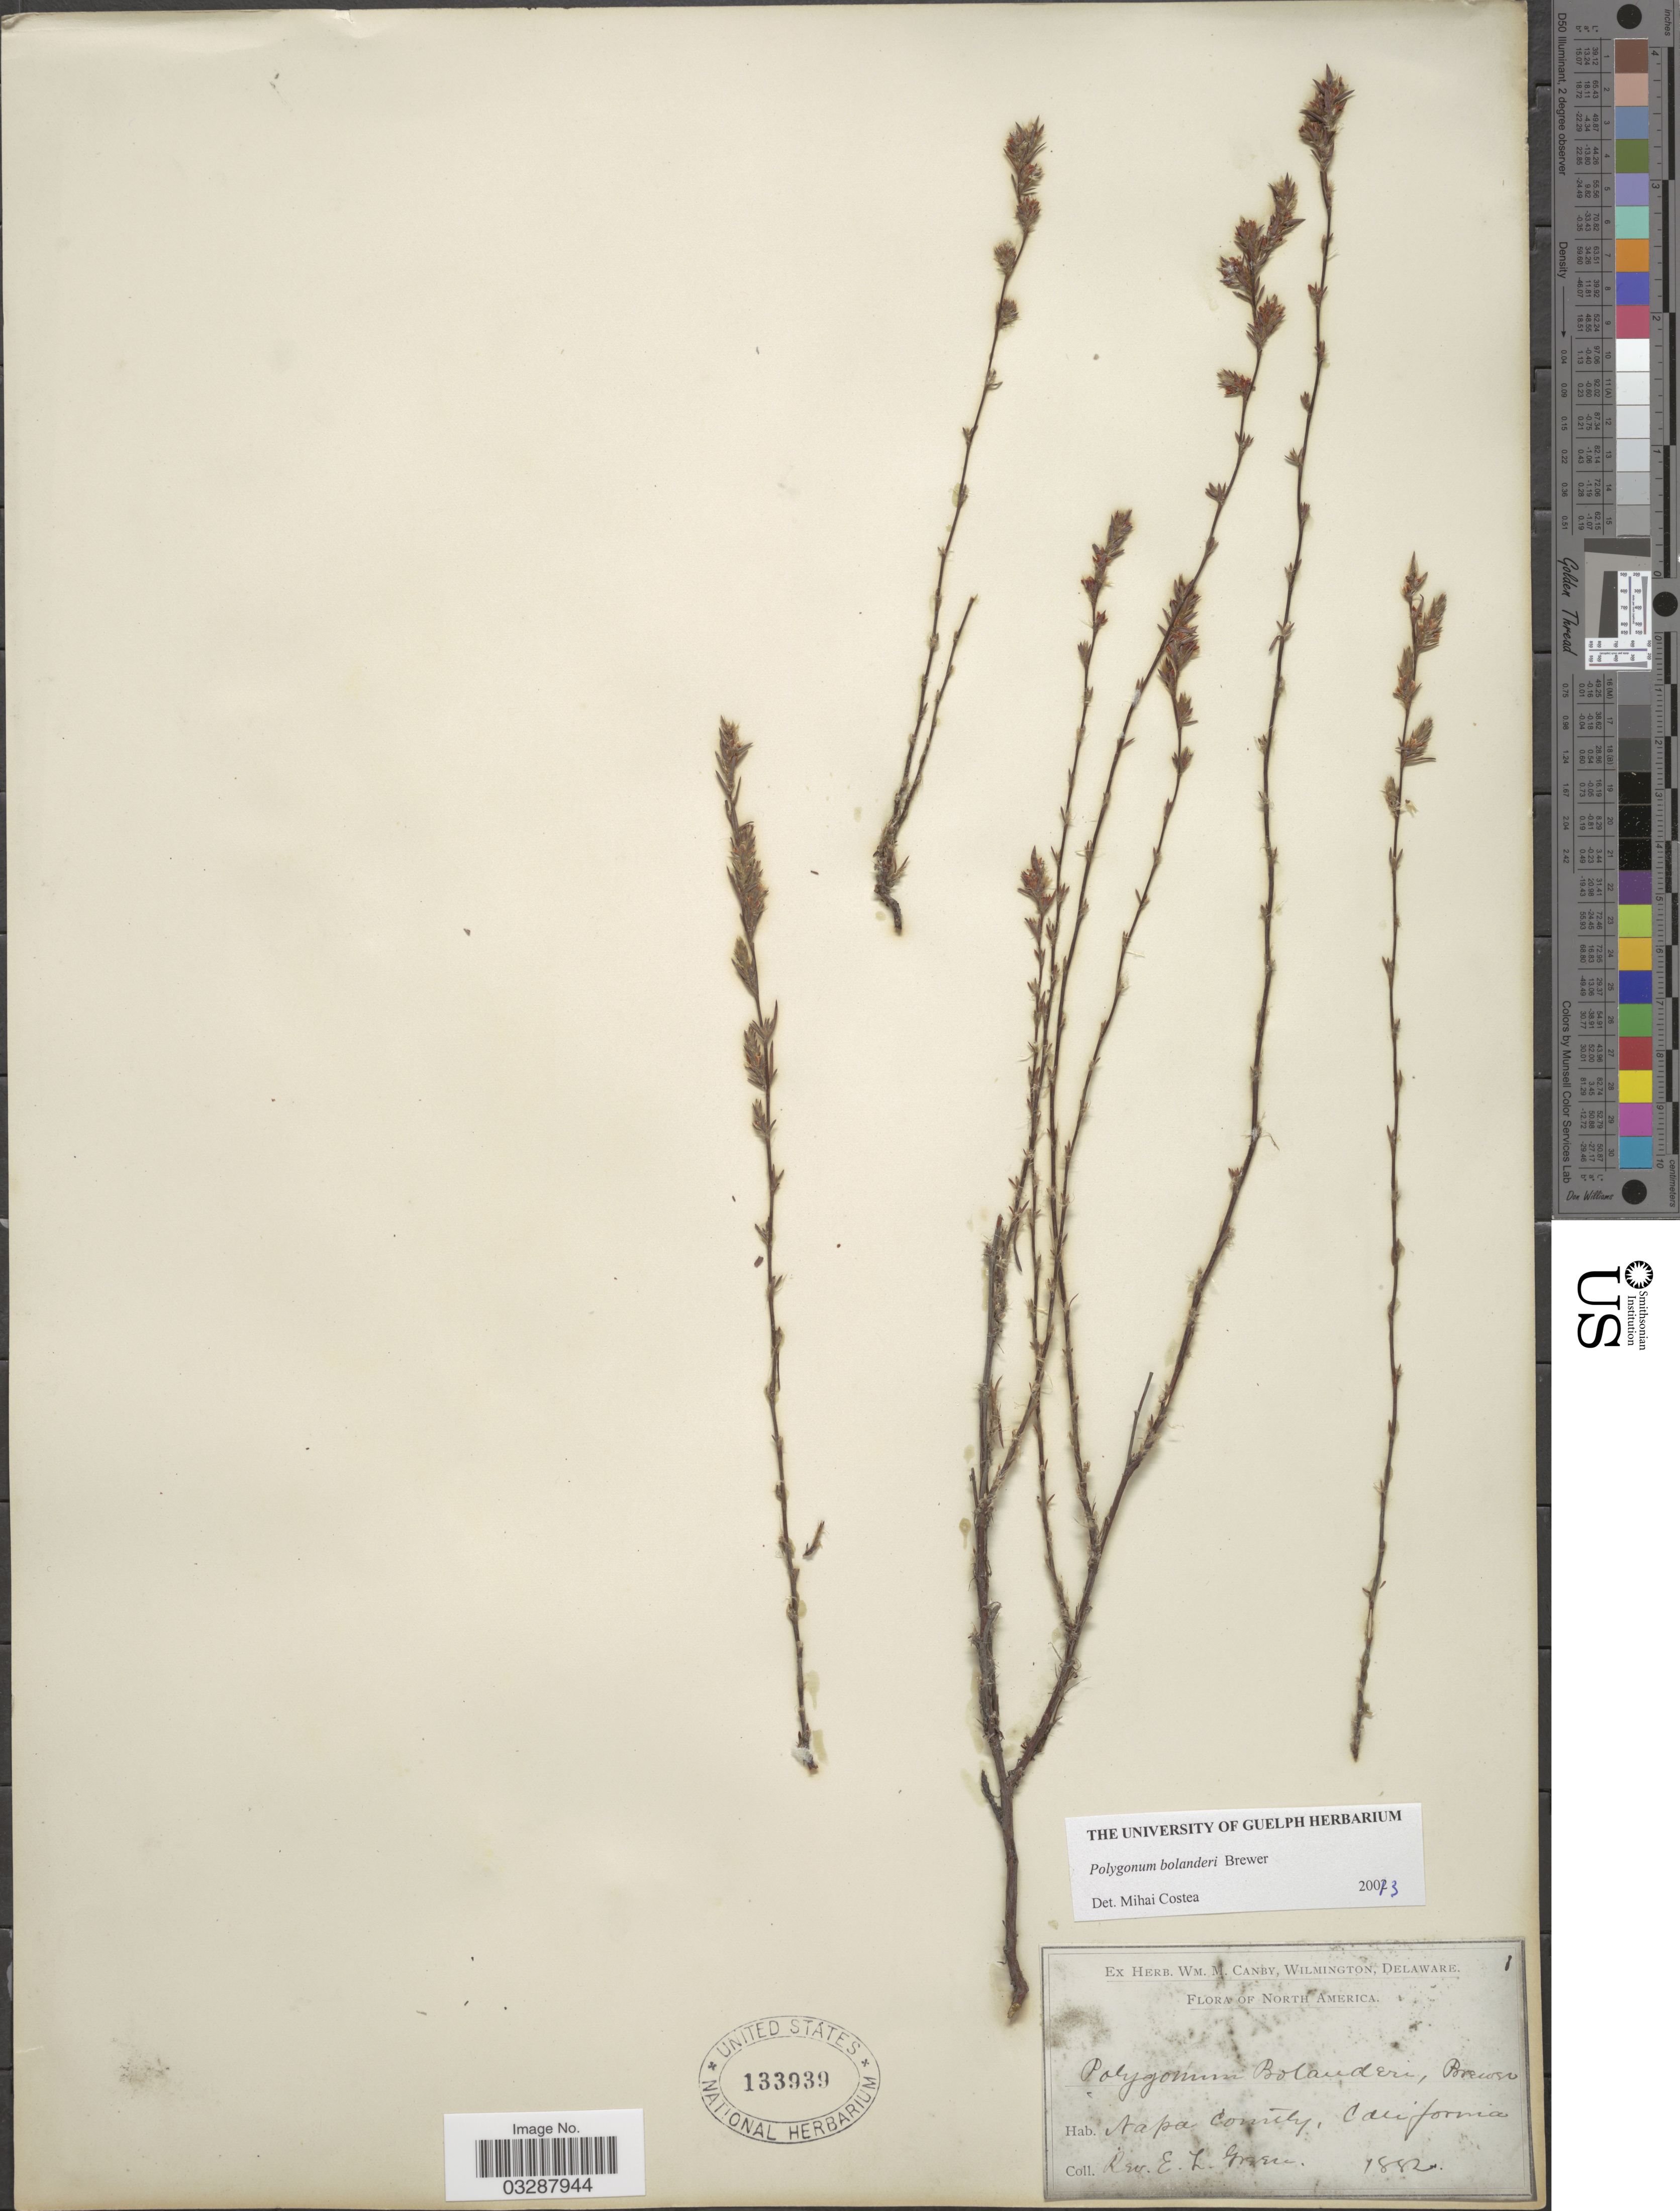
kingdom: Plantae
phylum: Tracheophyta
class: Magnoliopsida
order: Caryophyllales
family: Polygonaceae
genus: Polygonum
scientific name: Polygonum bolanderi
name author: W.H. Brewer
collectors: E. L. Greene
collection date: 1882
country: United States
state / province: California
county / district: Napa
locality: Napa County.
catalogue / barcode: US 133939